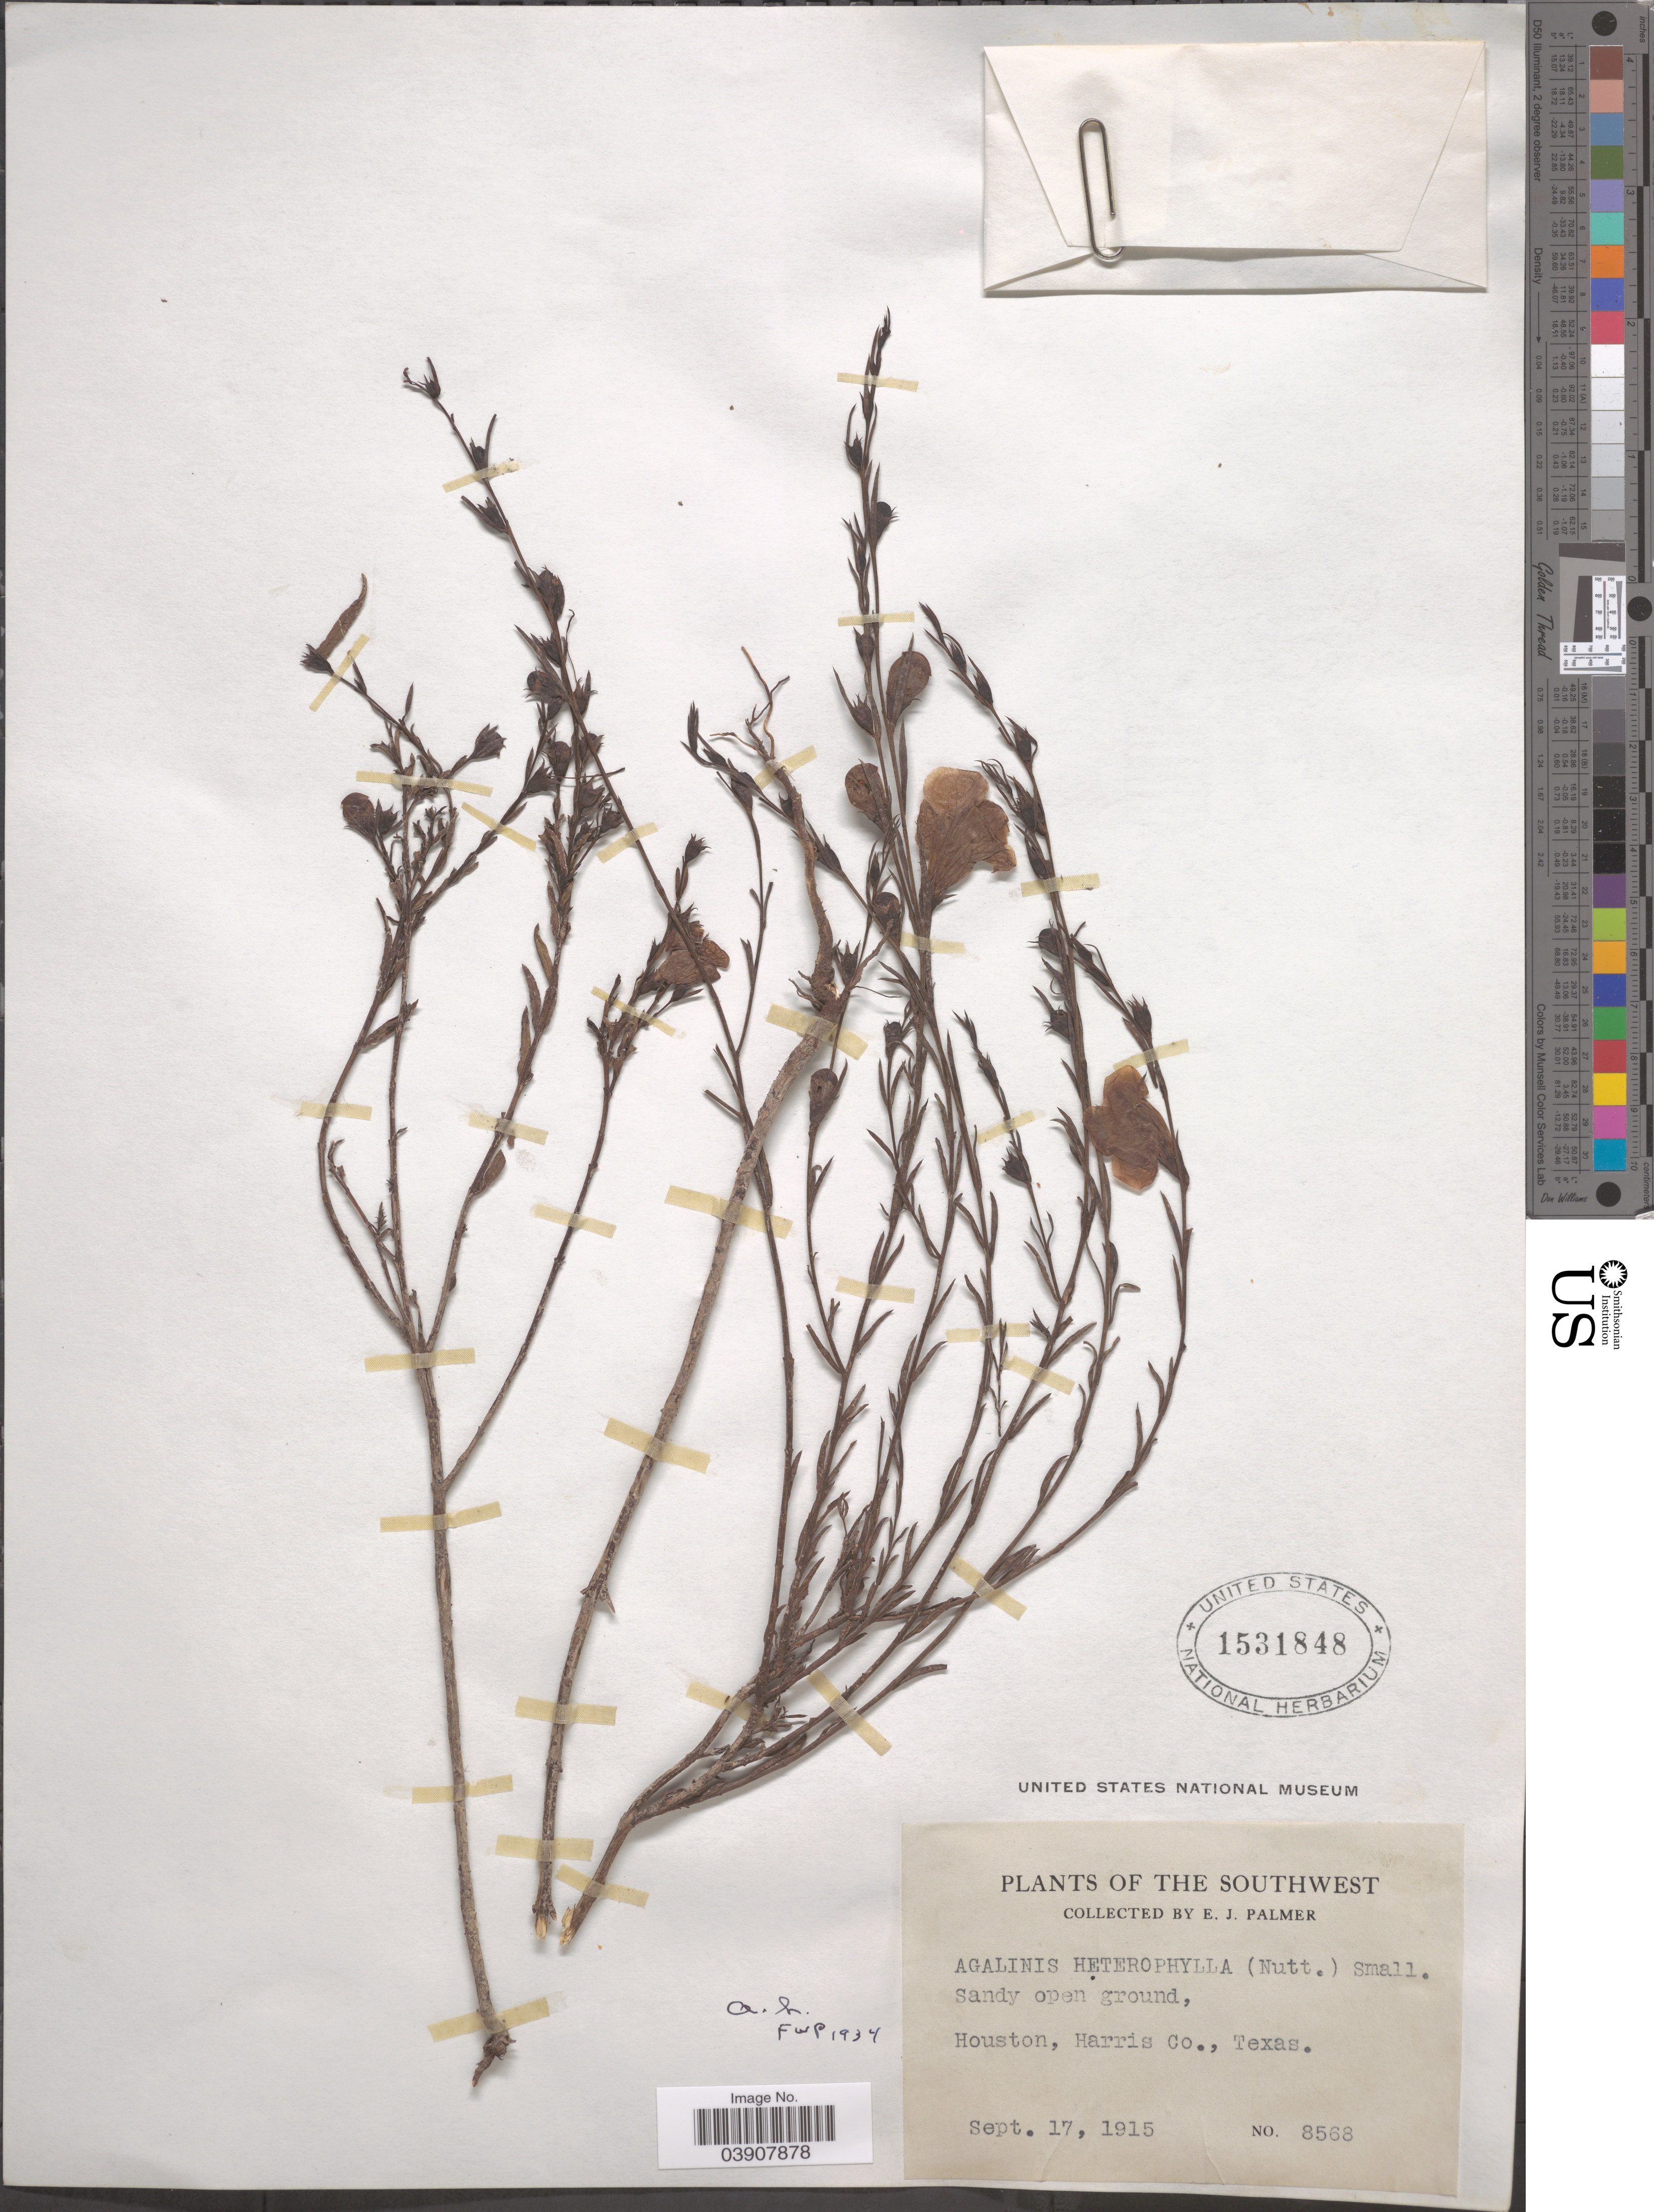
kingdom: Plantae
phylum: Tracheophyta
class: Magnoliopsida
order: Lamiales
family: Orobanchaceae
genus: Agalinis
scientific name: Agalinis heterophylla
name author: (Nutt.) Small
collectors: E. J. Palmer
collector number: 8568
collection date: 1915-09-17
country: United States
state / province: Texas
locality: The Southwest. Houston, Harris Co.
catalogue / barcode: US 1531848